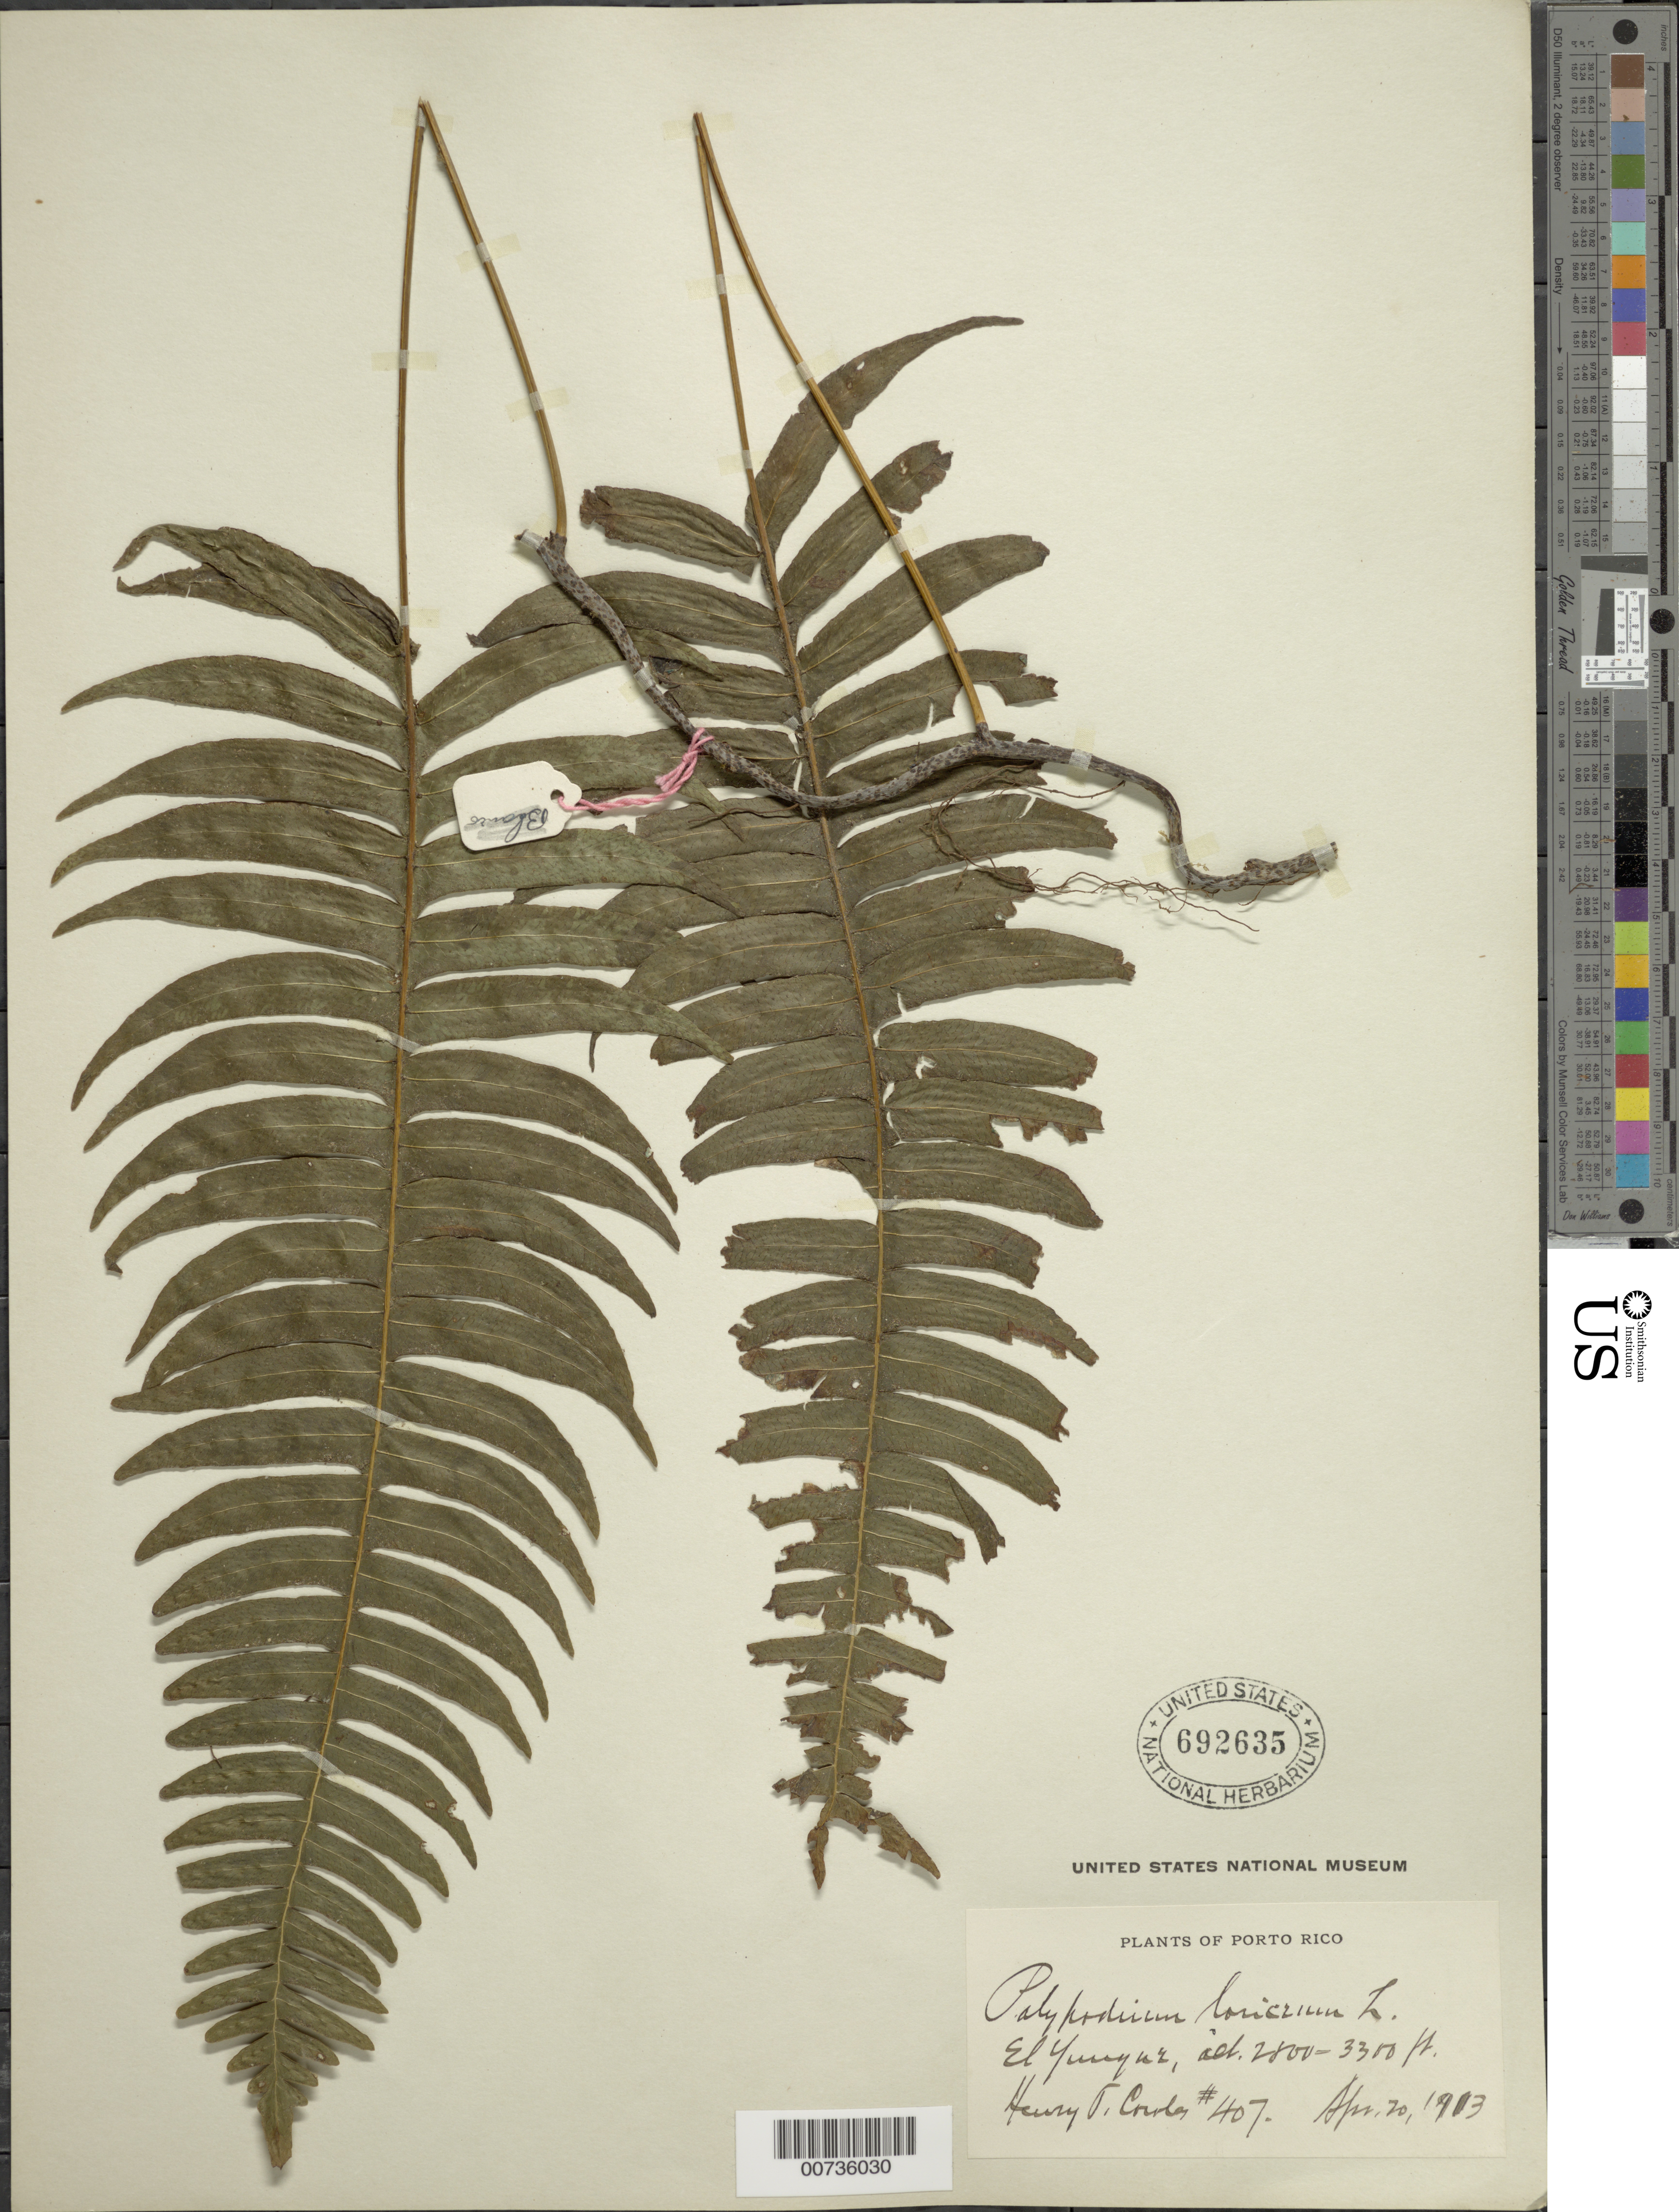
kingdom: Plantae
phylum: Tracheophyta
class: Polypodiopsida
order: Polypodiales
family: Polypodiaceae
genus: Serpocaulon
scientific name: Serpocaulon loriceum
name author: (L.) A.R. Sm.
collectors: H. Cowles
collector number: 407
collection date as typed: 20 Apr 1913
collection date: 1913-04-20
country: Puerto Rico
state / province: Río Grande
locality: El Yunque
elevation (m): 853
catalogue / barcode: US 692635